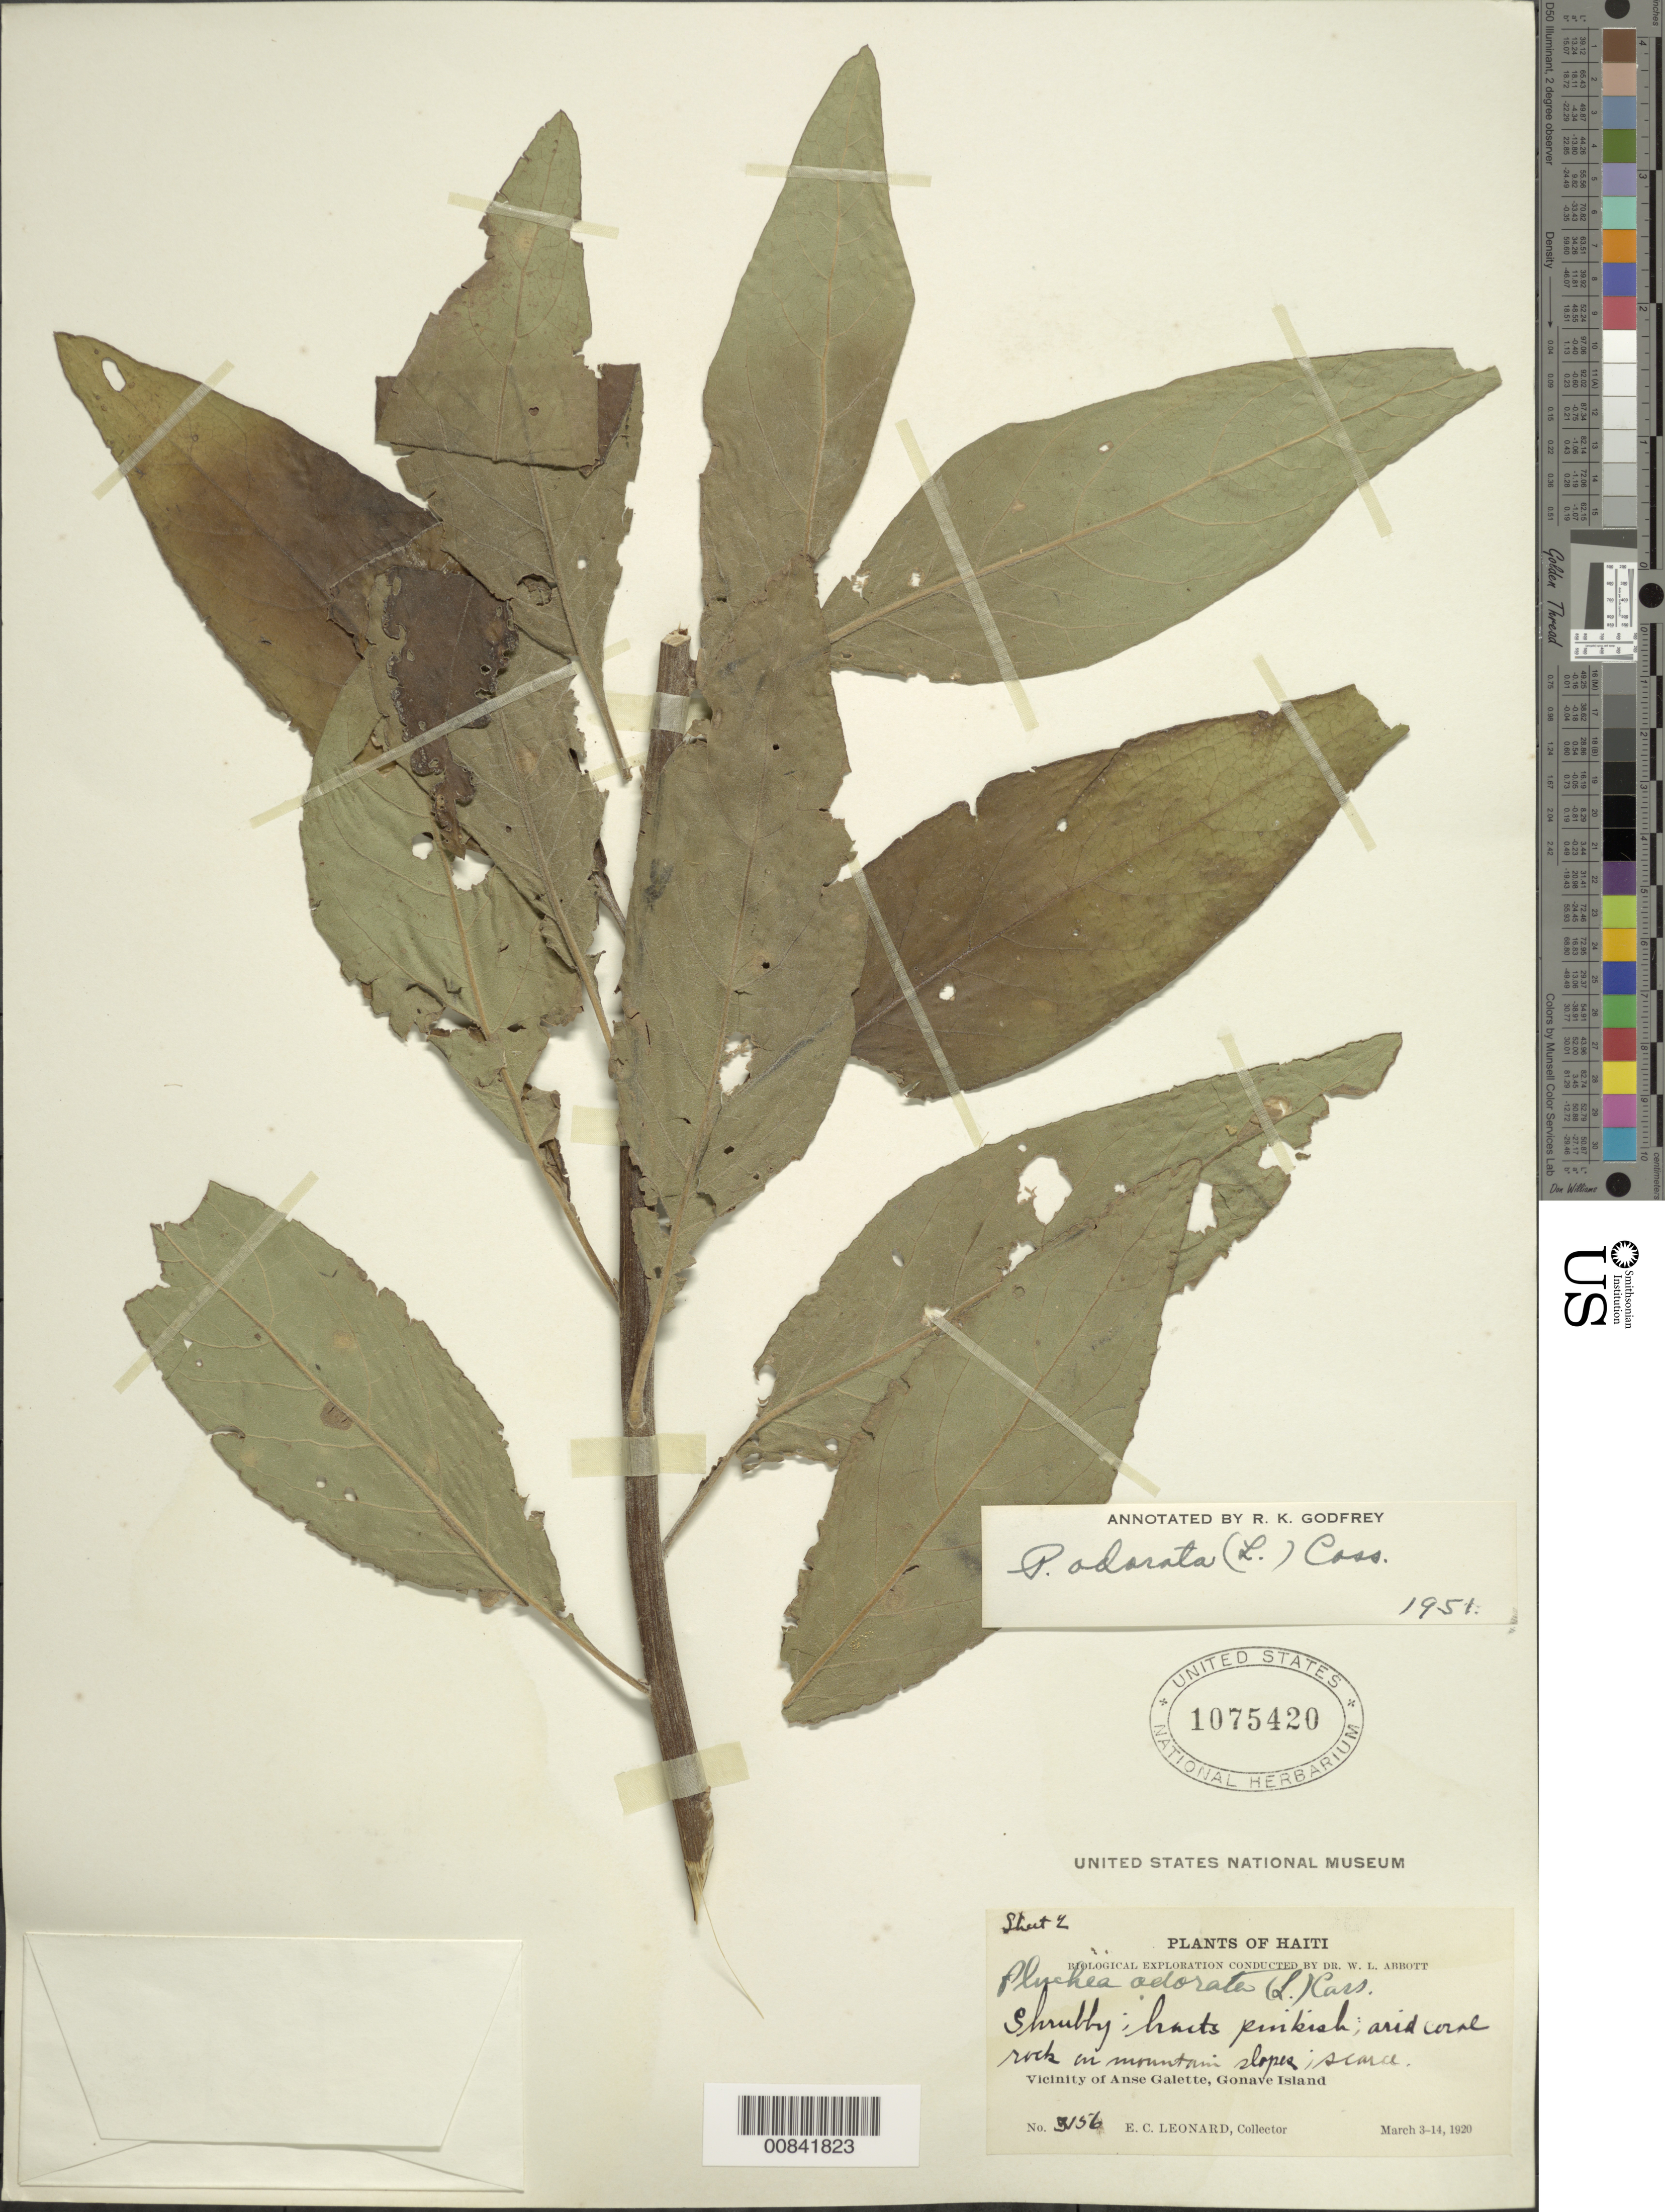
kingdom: Plantae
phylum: Tracheophyta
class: Magnoliopsida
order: Asterales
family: Asteraceae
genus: Pluchea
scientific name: Pluchea carolinensis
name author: (Jacq.) D. Don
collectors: E. C. Leonard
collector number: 3156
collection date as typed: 03 Mar 1920 to 14 Mar 1920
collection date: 1920-03-03/1920-03-14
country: Haiti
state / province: Ouest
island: Île de la Gonâve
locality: Vicinity of Anse Galette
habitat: Arid coral rock on mountain slopes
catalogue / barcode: US 1075420